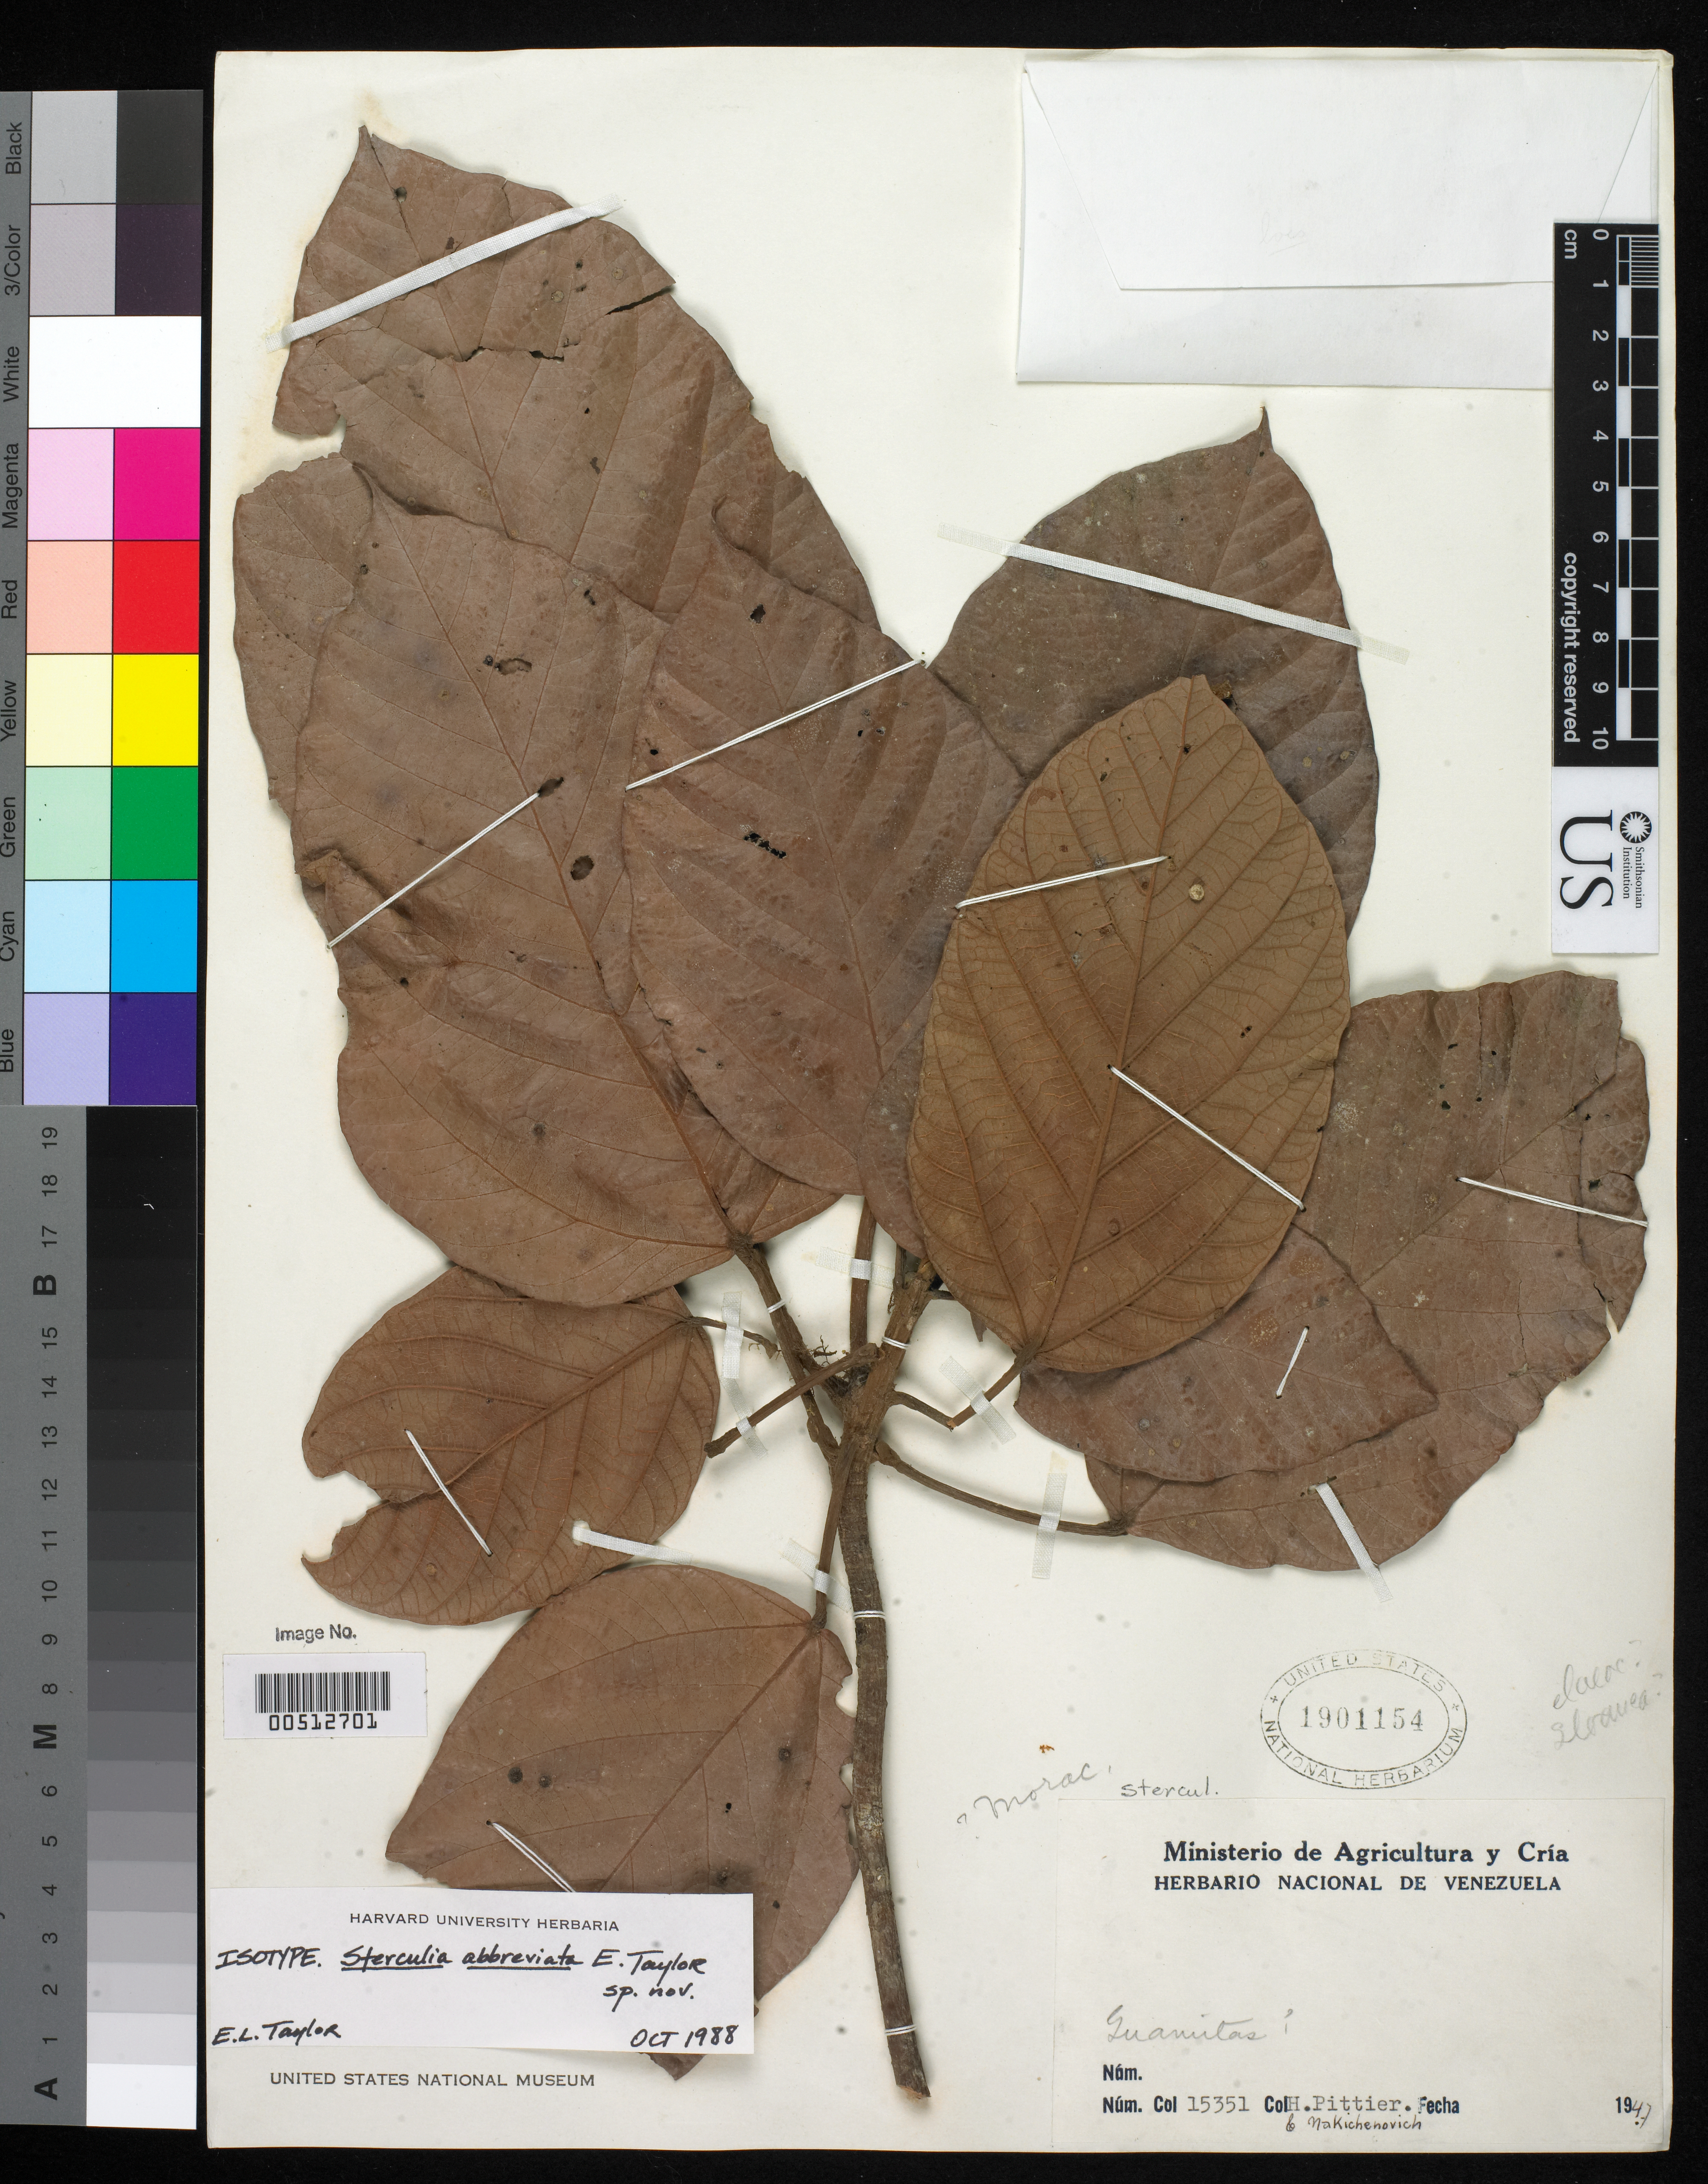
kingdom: Plantae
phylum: Tracheophyta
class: Magnoliopsida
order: Malvales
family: Malvaceae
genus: Sterculia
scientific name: Sterculia abbreviata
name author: E.L. Taylor ex Mondragón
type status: Isotype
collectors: H. F. Pittier & M. Nakichenovich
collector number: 15351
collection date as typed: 1947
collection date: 1947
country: Venezuela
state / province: Aragua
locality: Guanitas? [protologue: "Aragua: Selva de Rancho Grande, en La Toma, Parque Nacional Henri Pittier, 1200 m snm, 03/1947]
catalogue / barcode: US 1901154